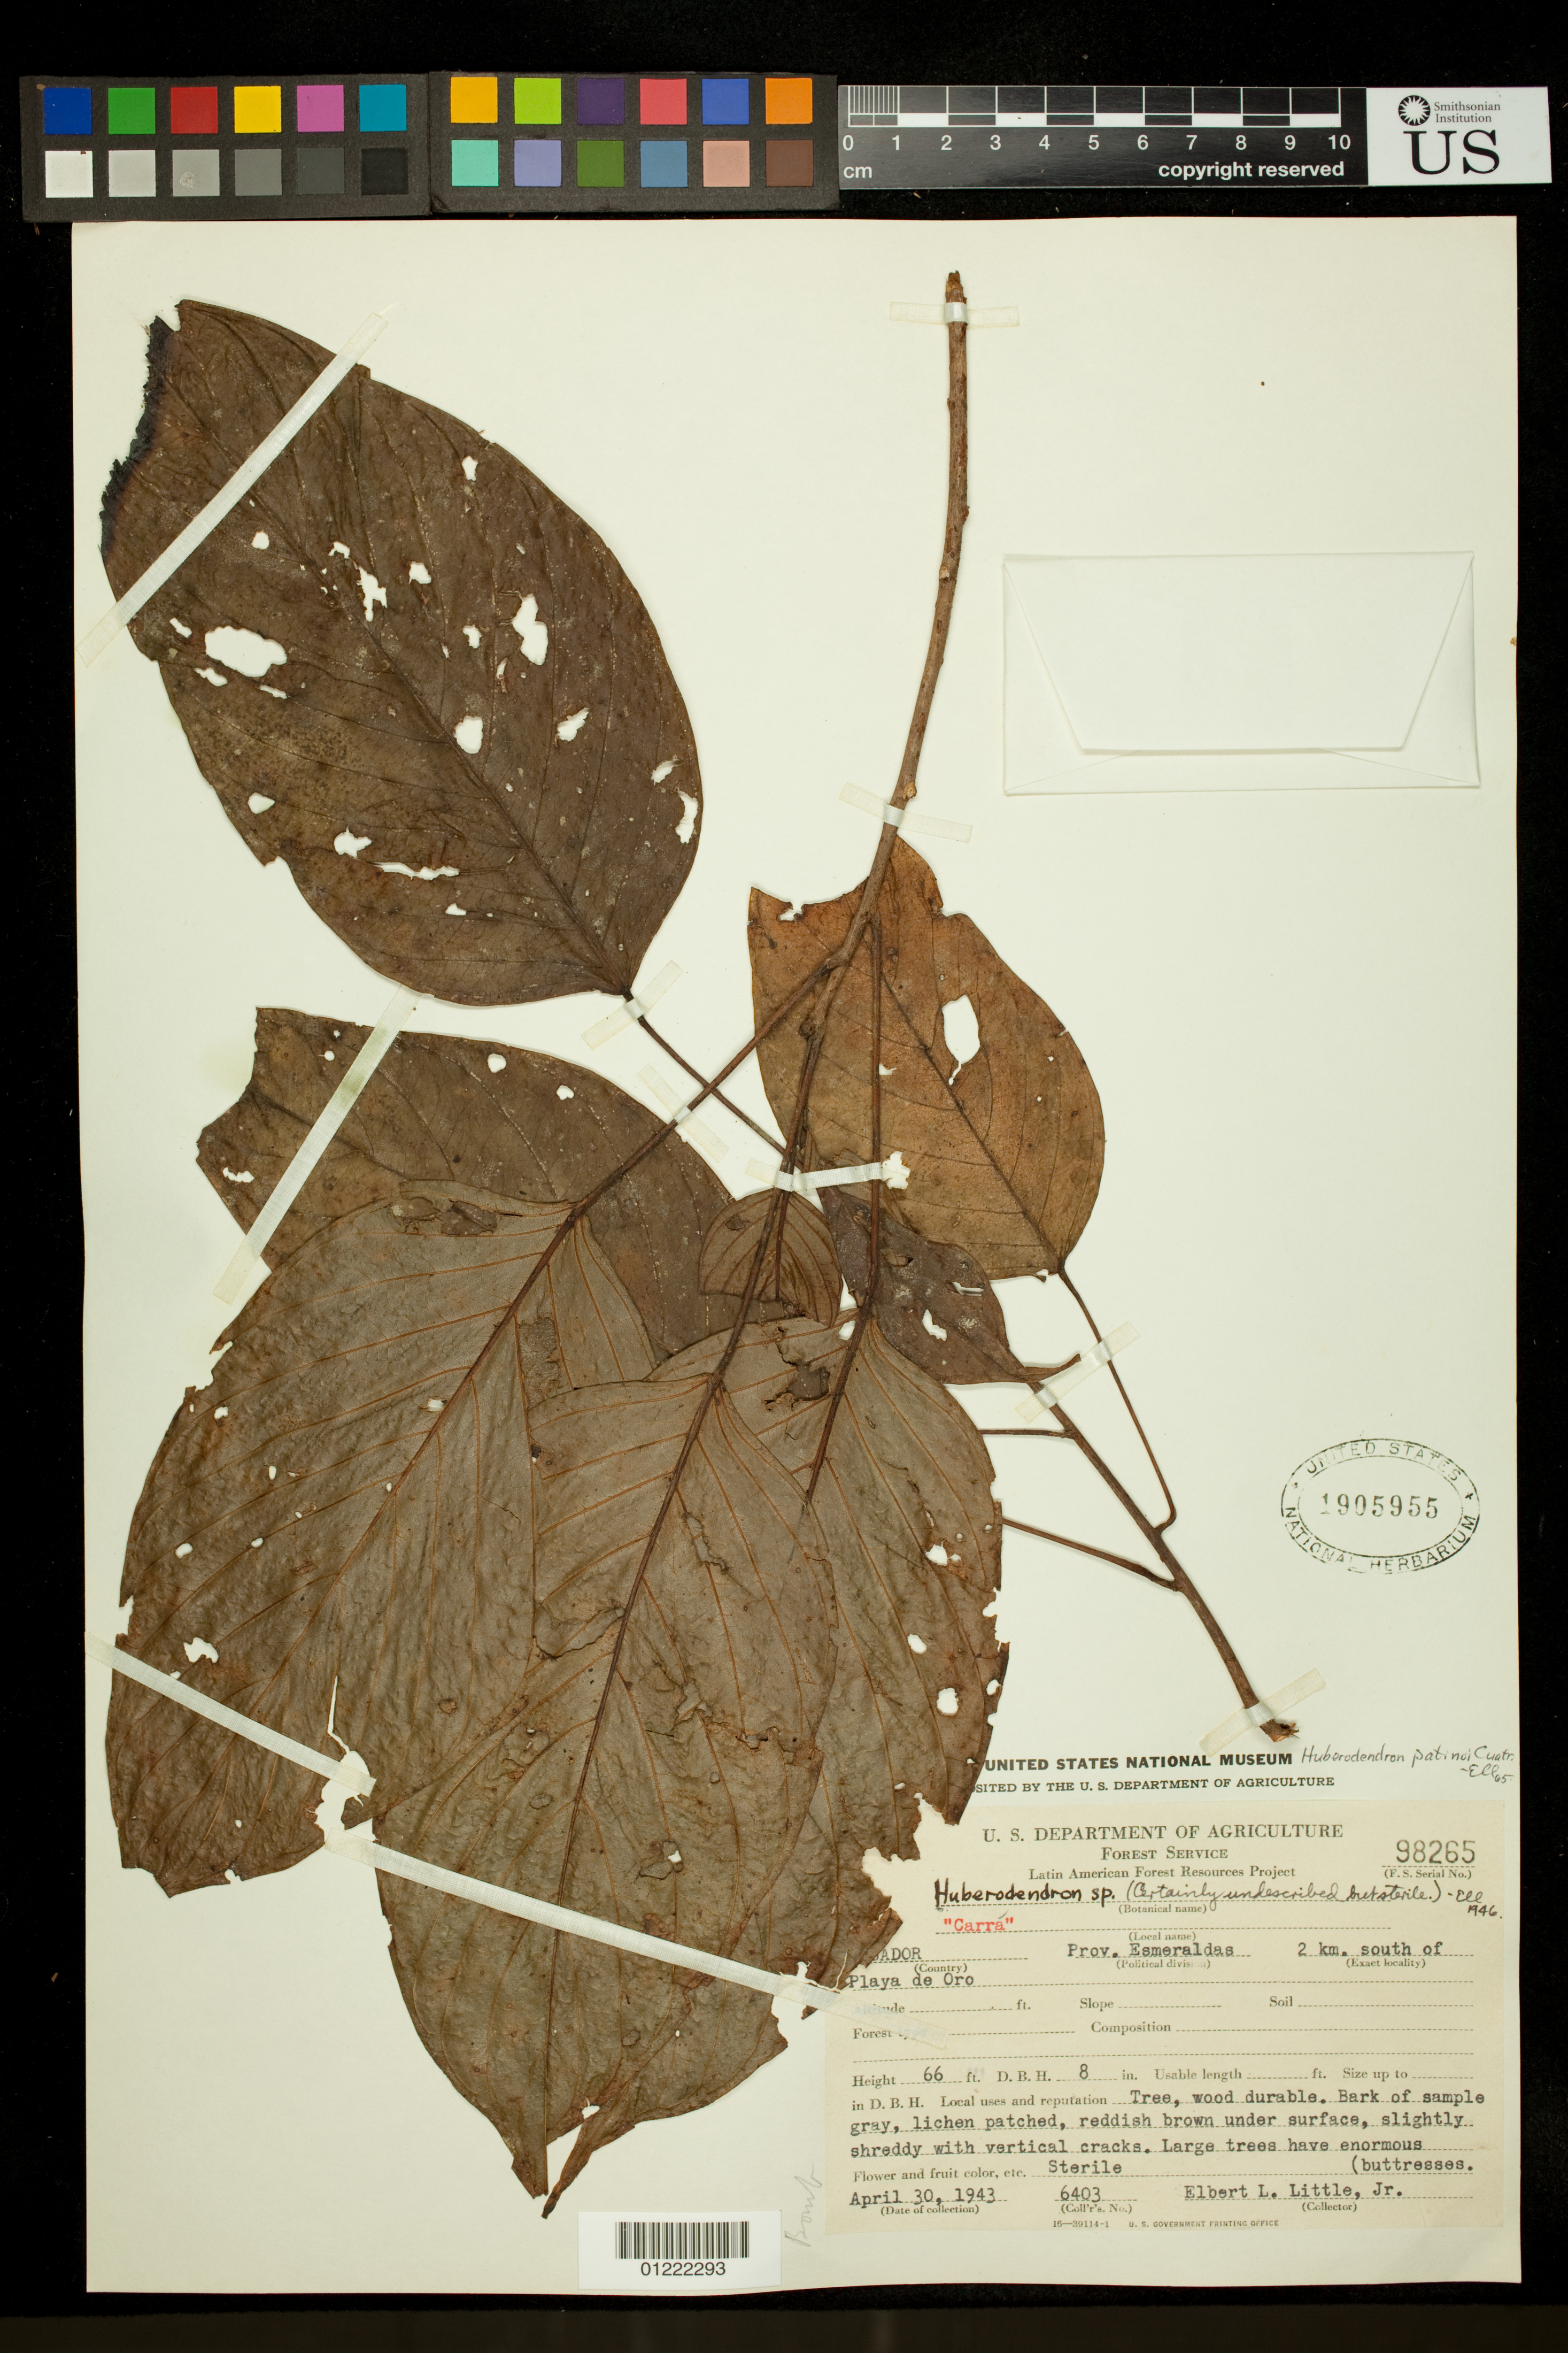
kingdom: Plantae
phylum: Tracheophyta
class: Magnoliopsida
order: Malvales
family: Malvaceae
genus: Huberodendron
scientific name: Huberodendron patinoi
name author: Cuatrec.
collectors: E. L. Little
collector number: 6403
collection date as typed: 4/30/1943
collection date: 1943-04-30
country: Ecuador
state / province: Esmeraldas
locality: Prov. Esmeraldas: 2 km south of Playa de Oro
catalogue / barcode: US 1905955